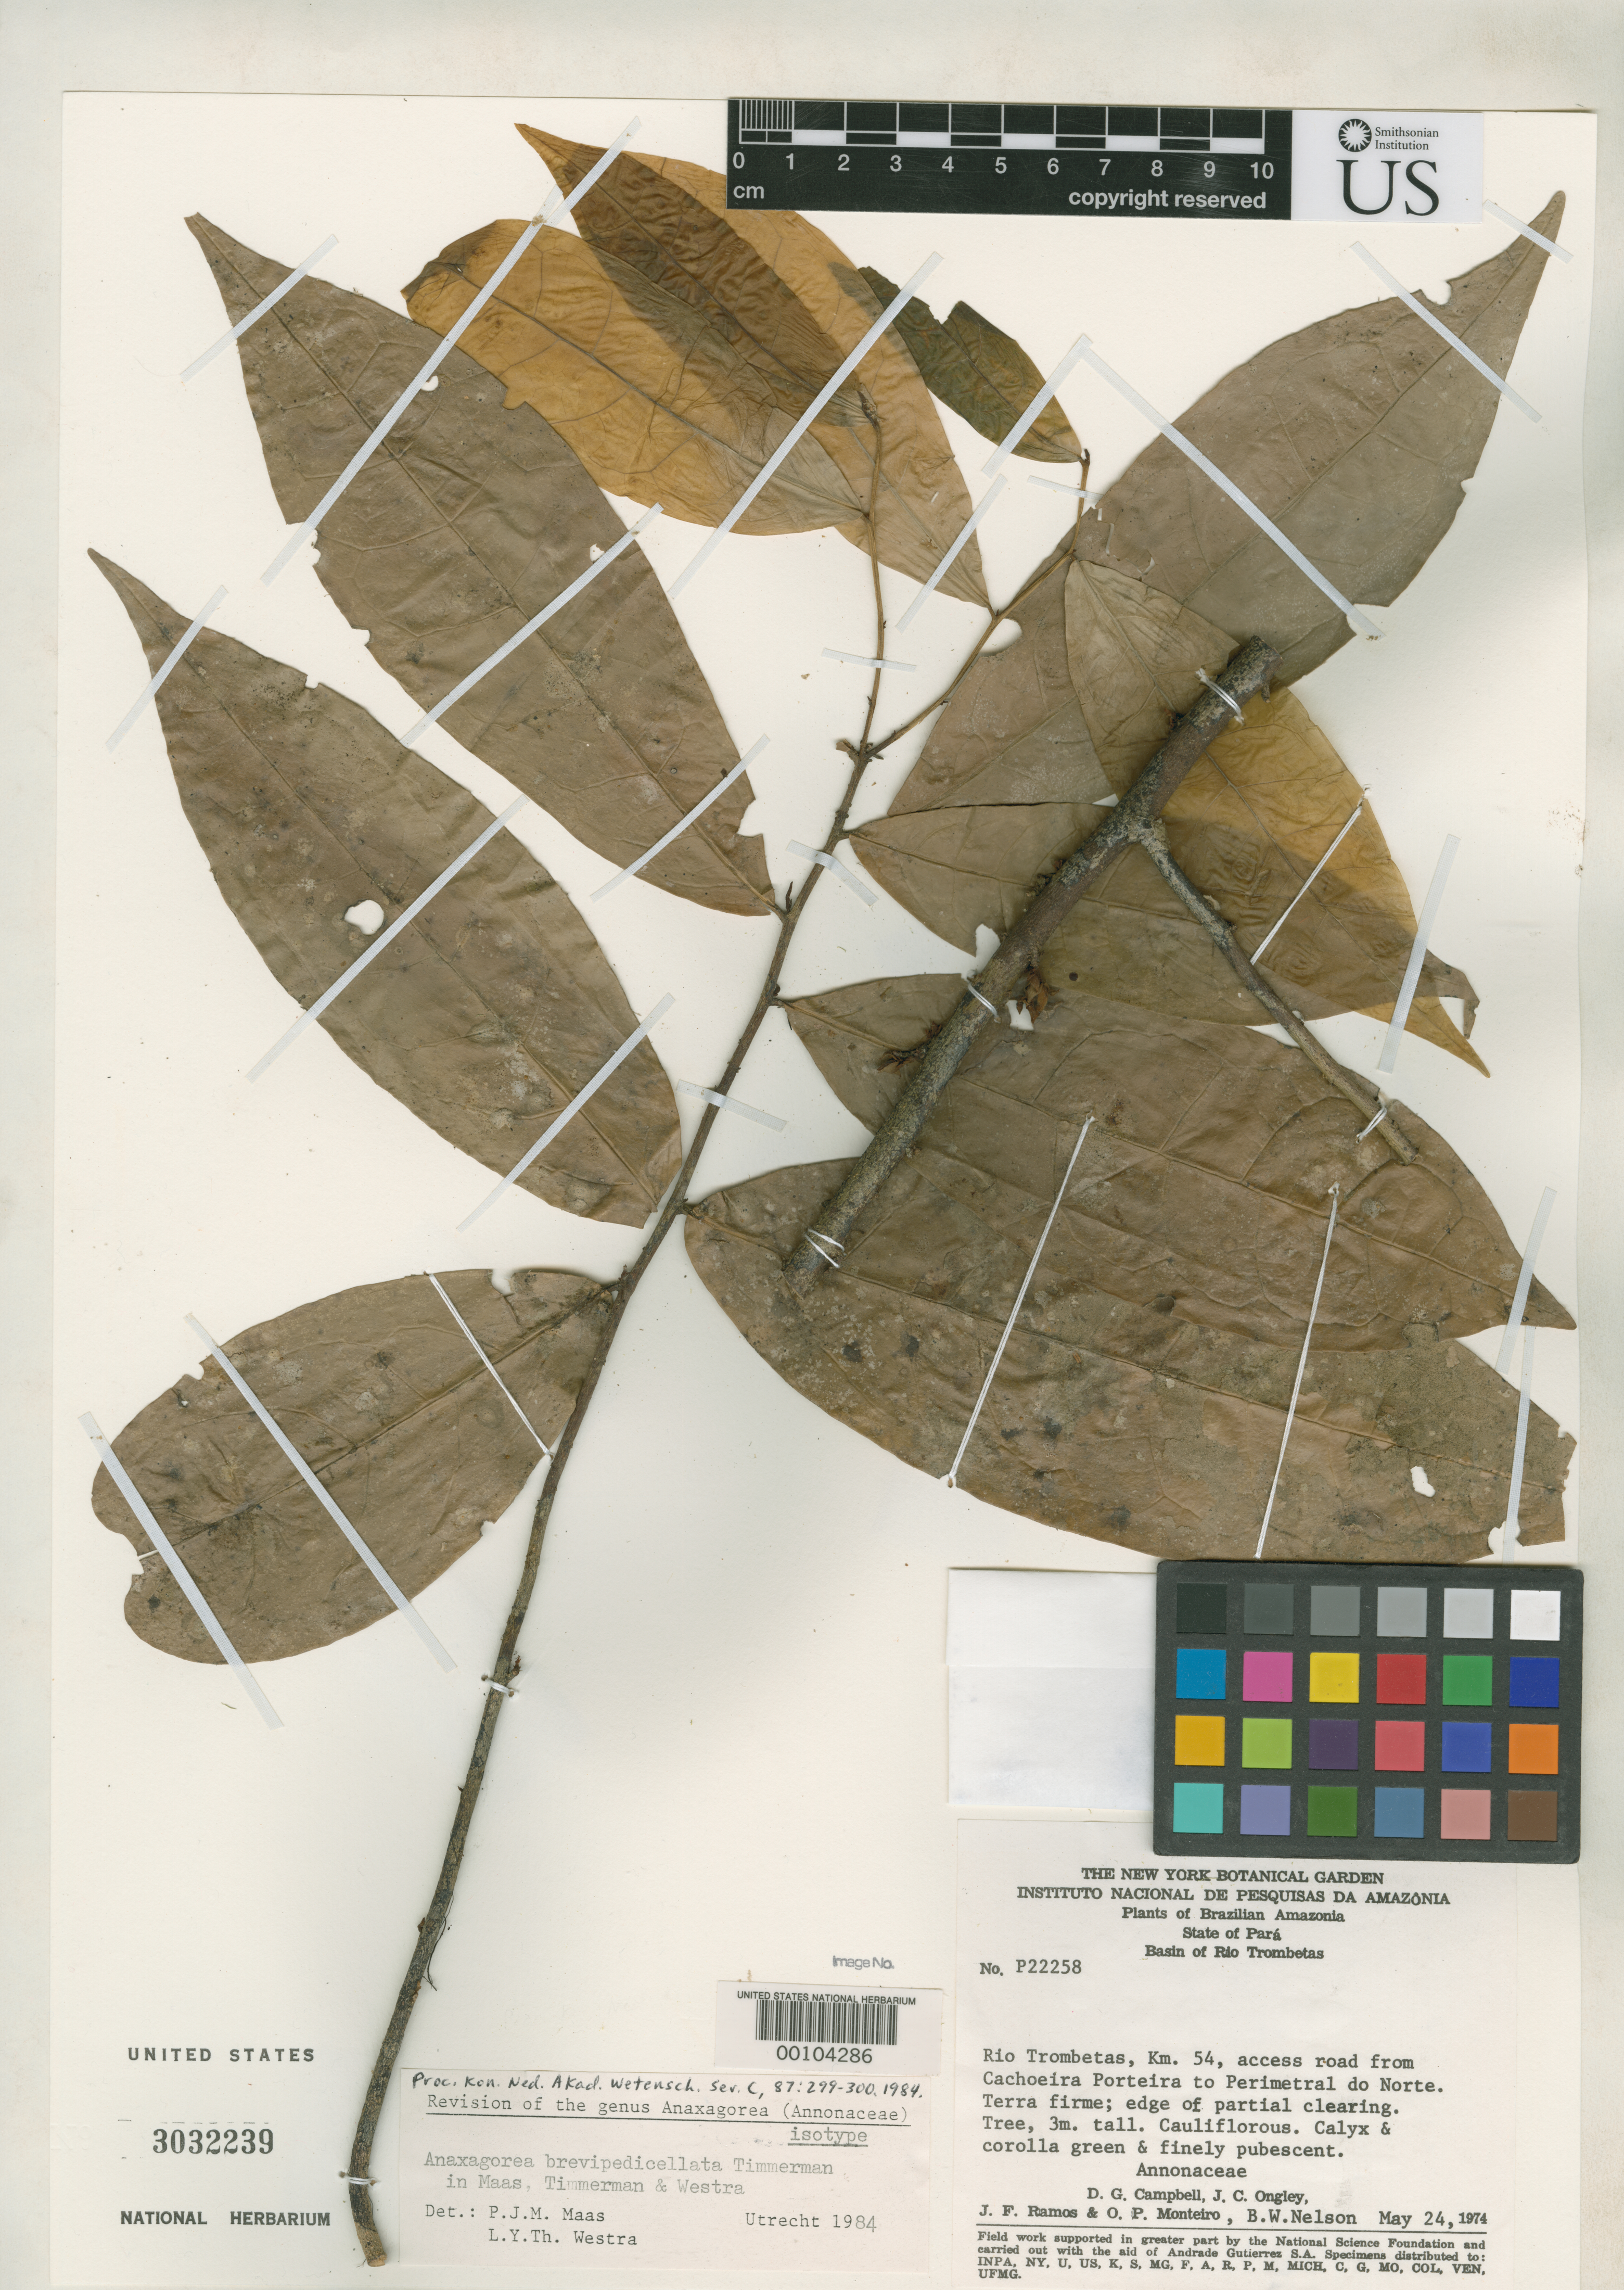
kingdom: Plantae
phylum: Tracheophyta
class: Magnoliopsida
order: Magnoliales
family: Annonaceae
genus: Anaxagorea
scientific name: Anaxagorea brevipedicellata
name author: Timmerman in Maas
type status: Isotype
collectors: E. G. Campbell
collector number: P 22258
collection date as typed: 24 May 1974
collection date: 1974-05-24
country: Brazil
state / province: Pará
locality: Basin of Rio Trombetas, km. 54, access road from Cachoeira Porteira to Perimetral do Norte.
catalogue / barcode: US 3032239